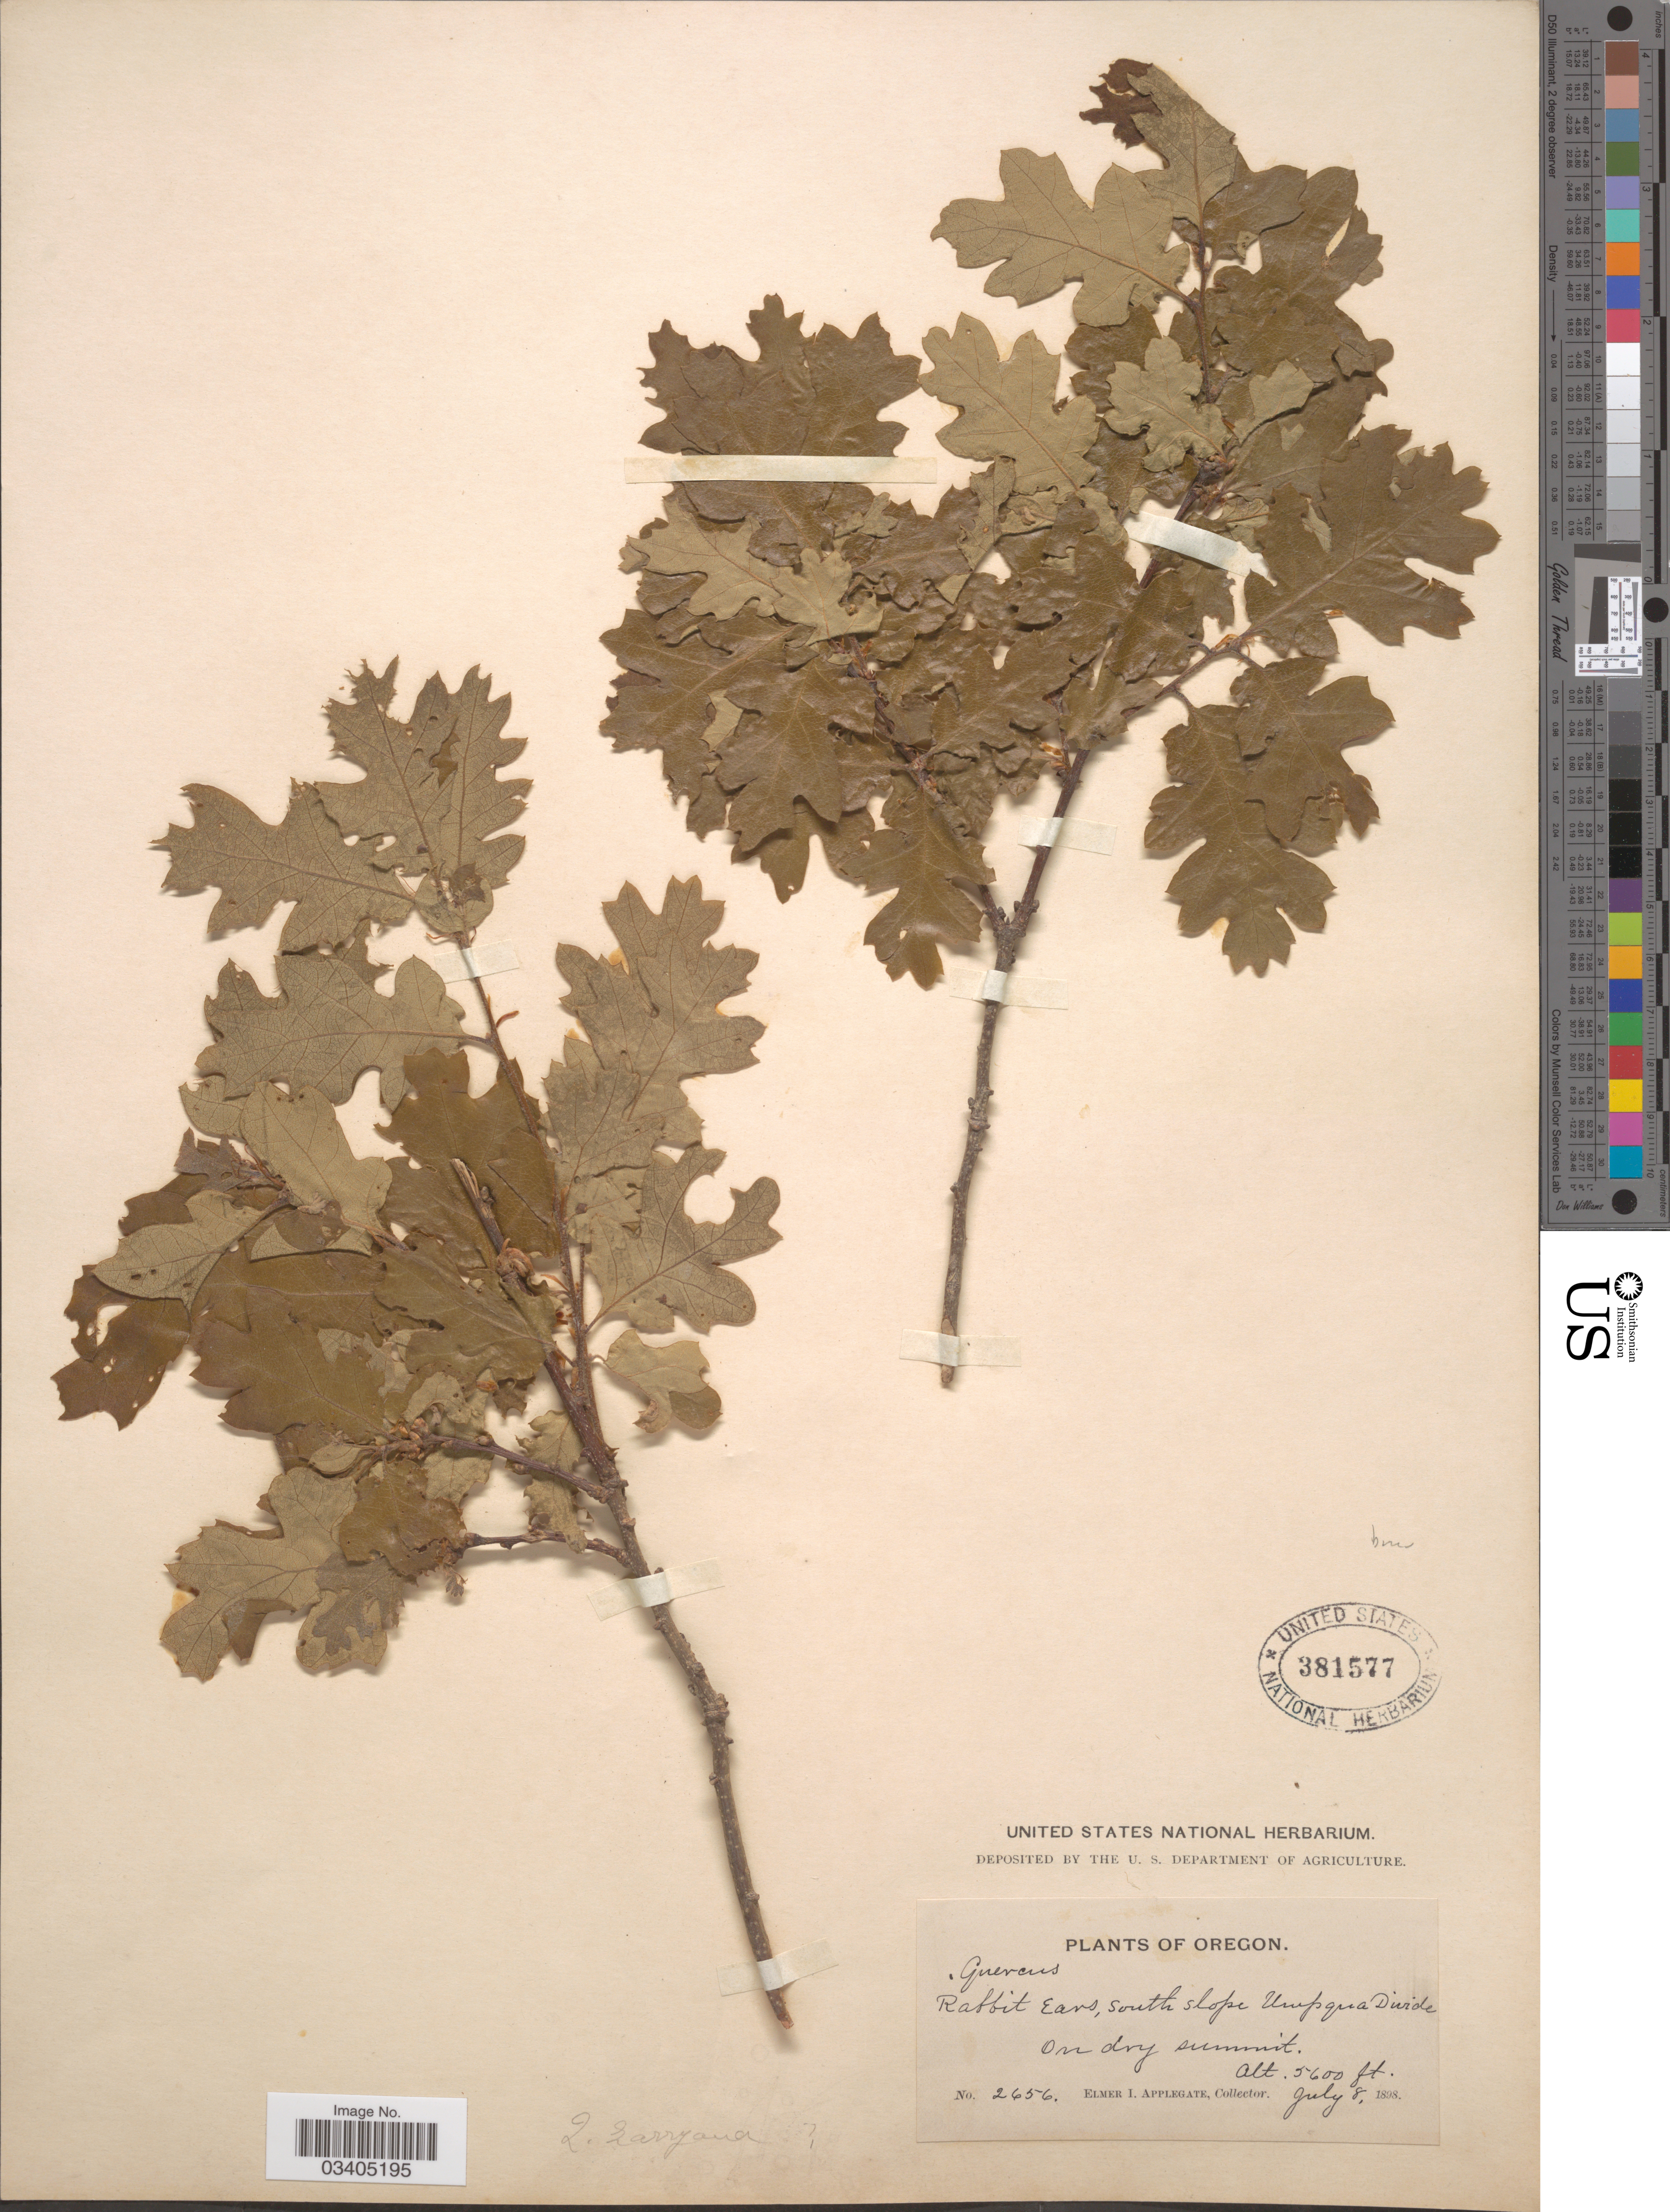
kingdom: Plantae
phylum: Tracheophyta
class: Magnoliopsida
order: Fagales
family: Fagaceae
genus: Quercus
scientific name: Quercus garryana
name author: Douglas ex Hook.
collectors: E. I. Applegate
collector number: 2656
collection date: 1898-07-08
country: United States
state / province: Oregon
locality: Rabit Ears, south slope Umpqua Divide on dry summit.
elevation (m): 1707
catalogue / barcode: US 381577